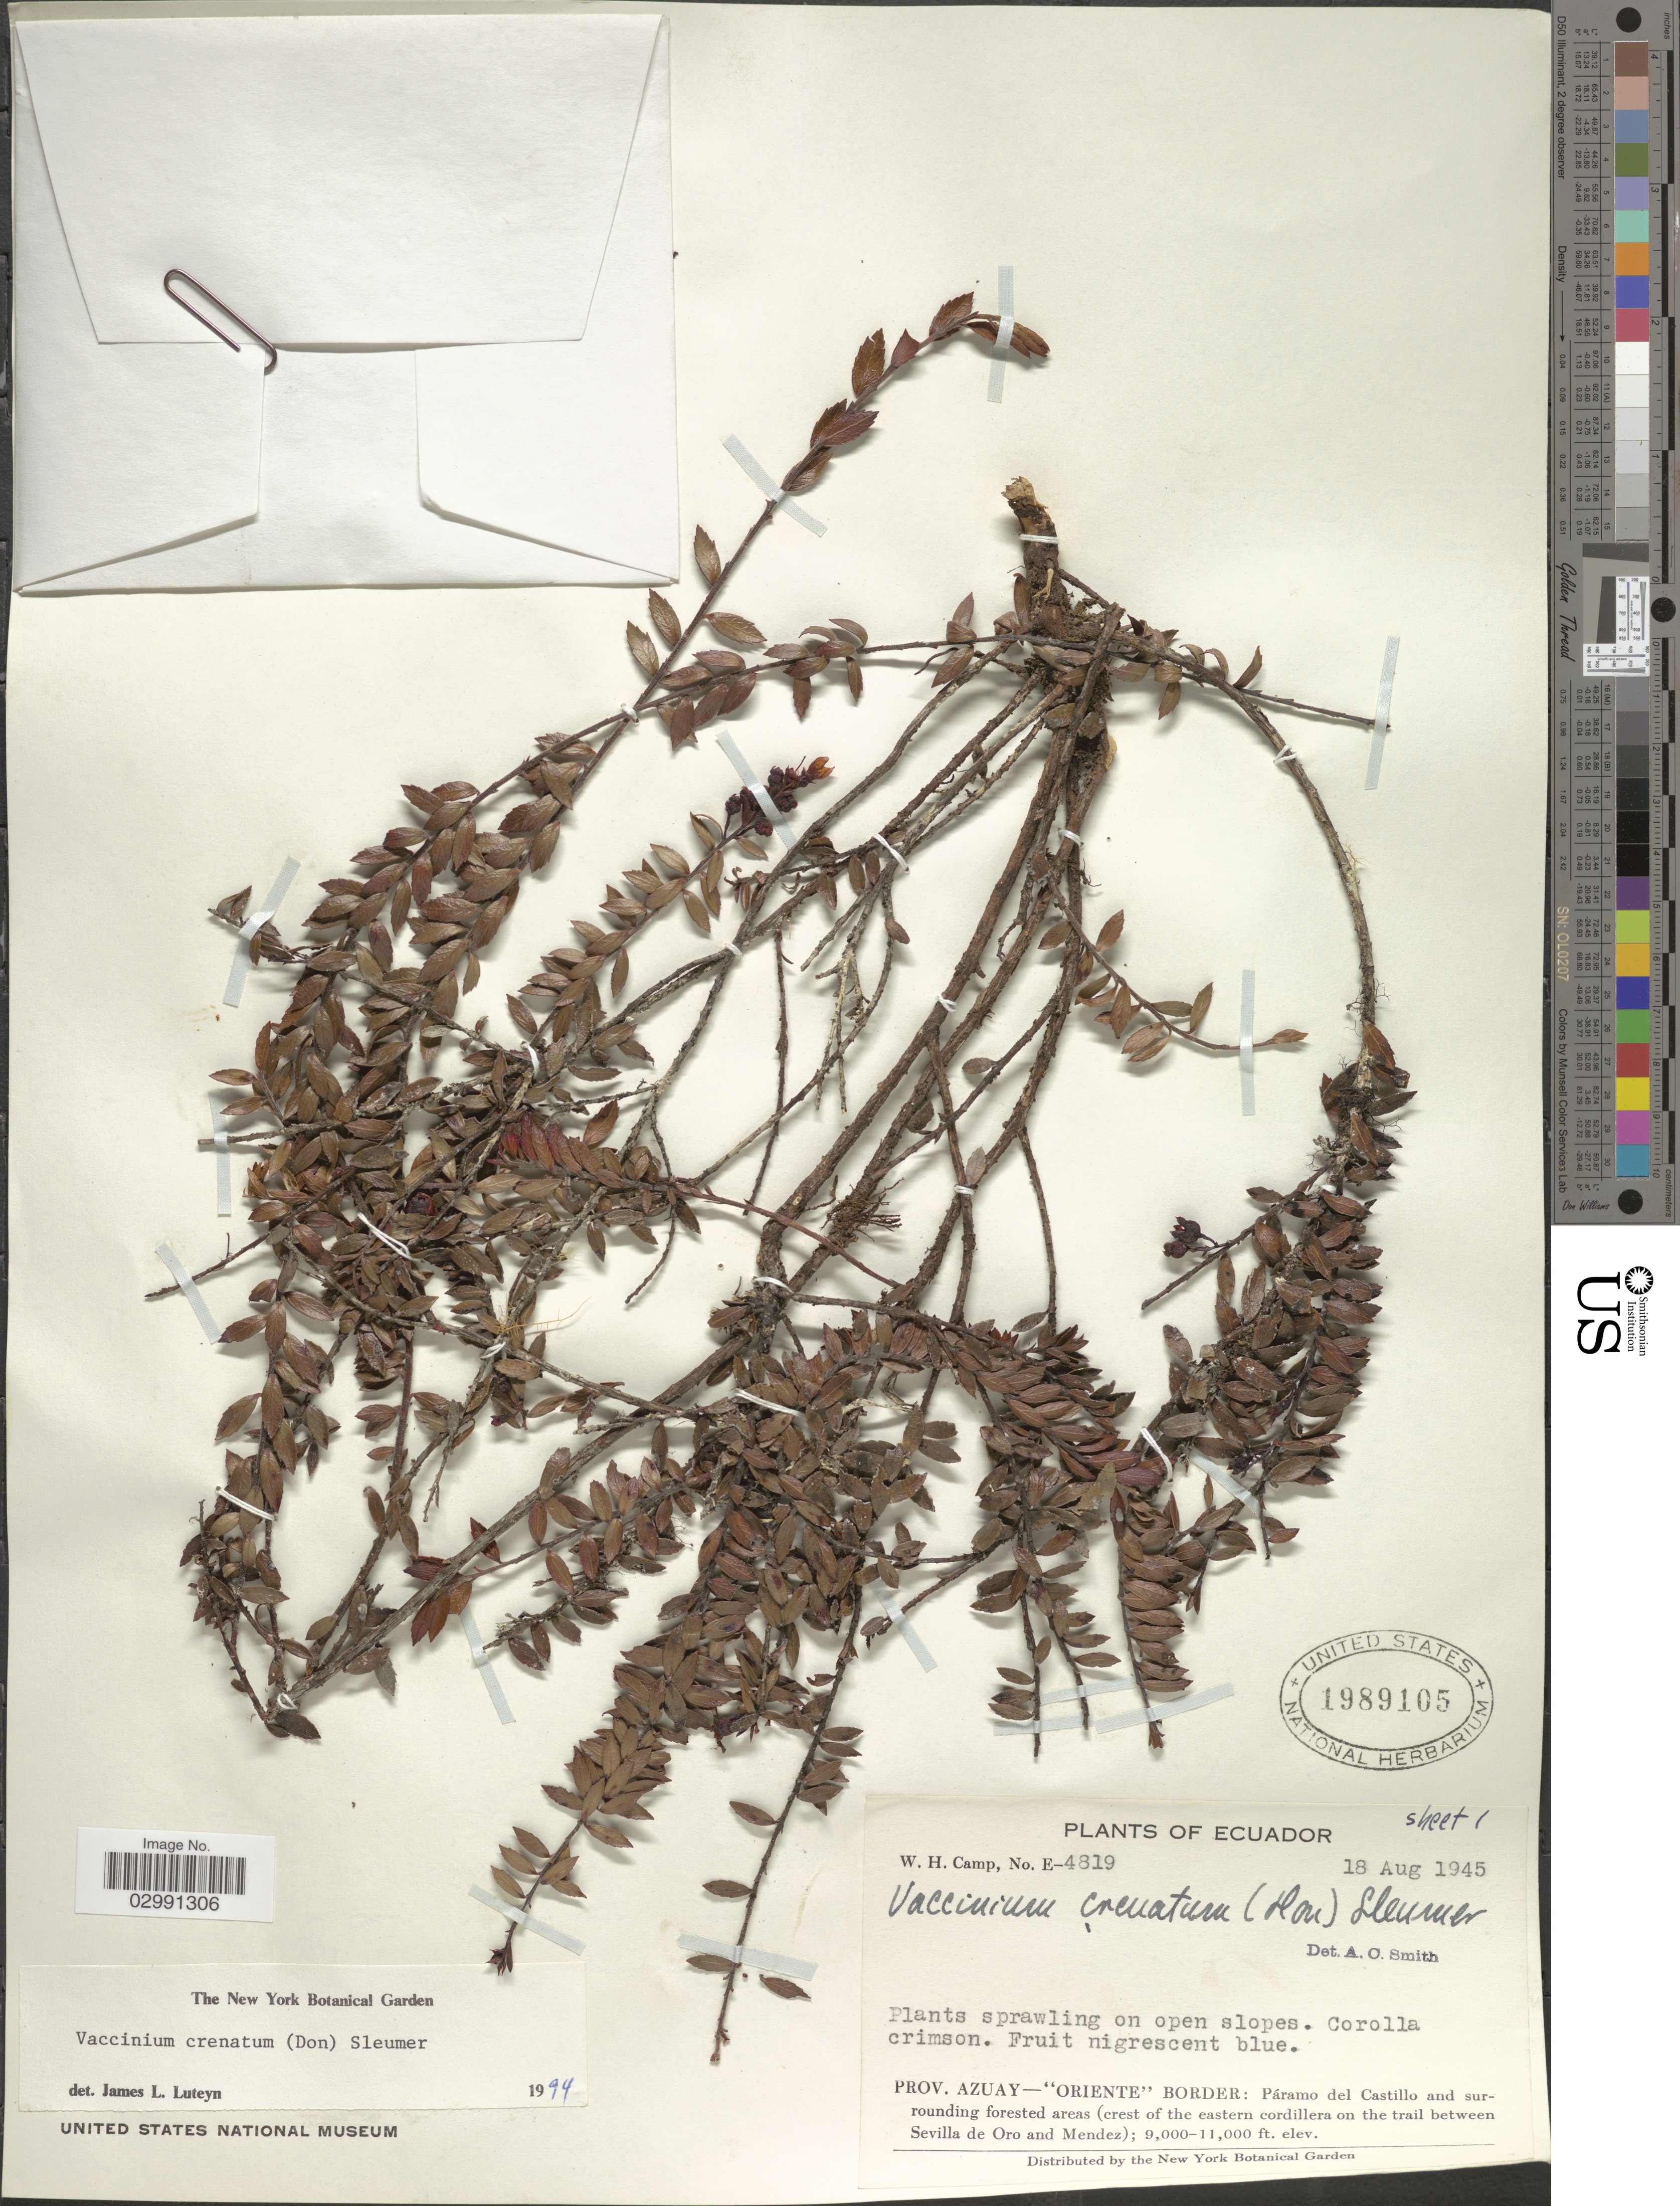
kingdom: Plantae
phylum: Tracheophyta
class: Magnoliopsida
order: Ericales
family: Ericaceae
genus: Vaccinium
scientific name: Vaccinium crenatum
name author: (G. Don) Sleumer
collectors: W. H. Camp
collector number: E-4819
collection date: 1945-08-18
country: Ecuador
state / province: Azuay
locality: Prov. Azuay - "Oriente" Border: Páramo del Castillo and surrounding forested areas (crest of the eastern cordillera on the trail between Sevilla de Oro and Mendez).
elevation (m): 2743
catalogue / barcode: US 1989105